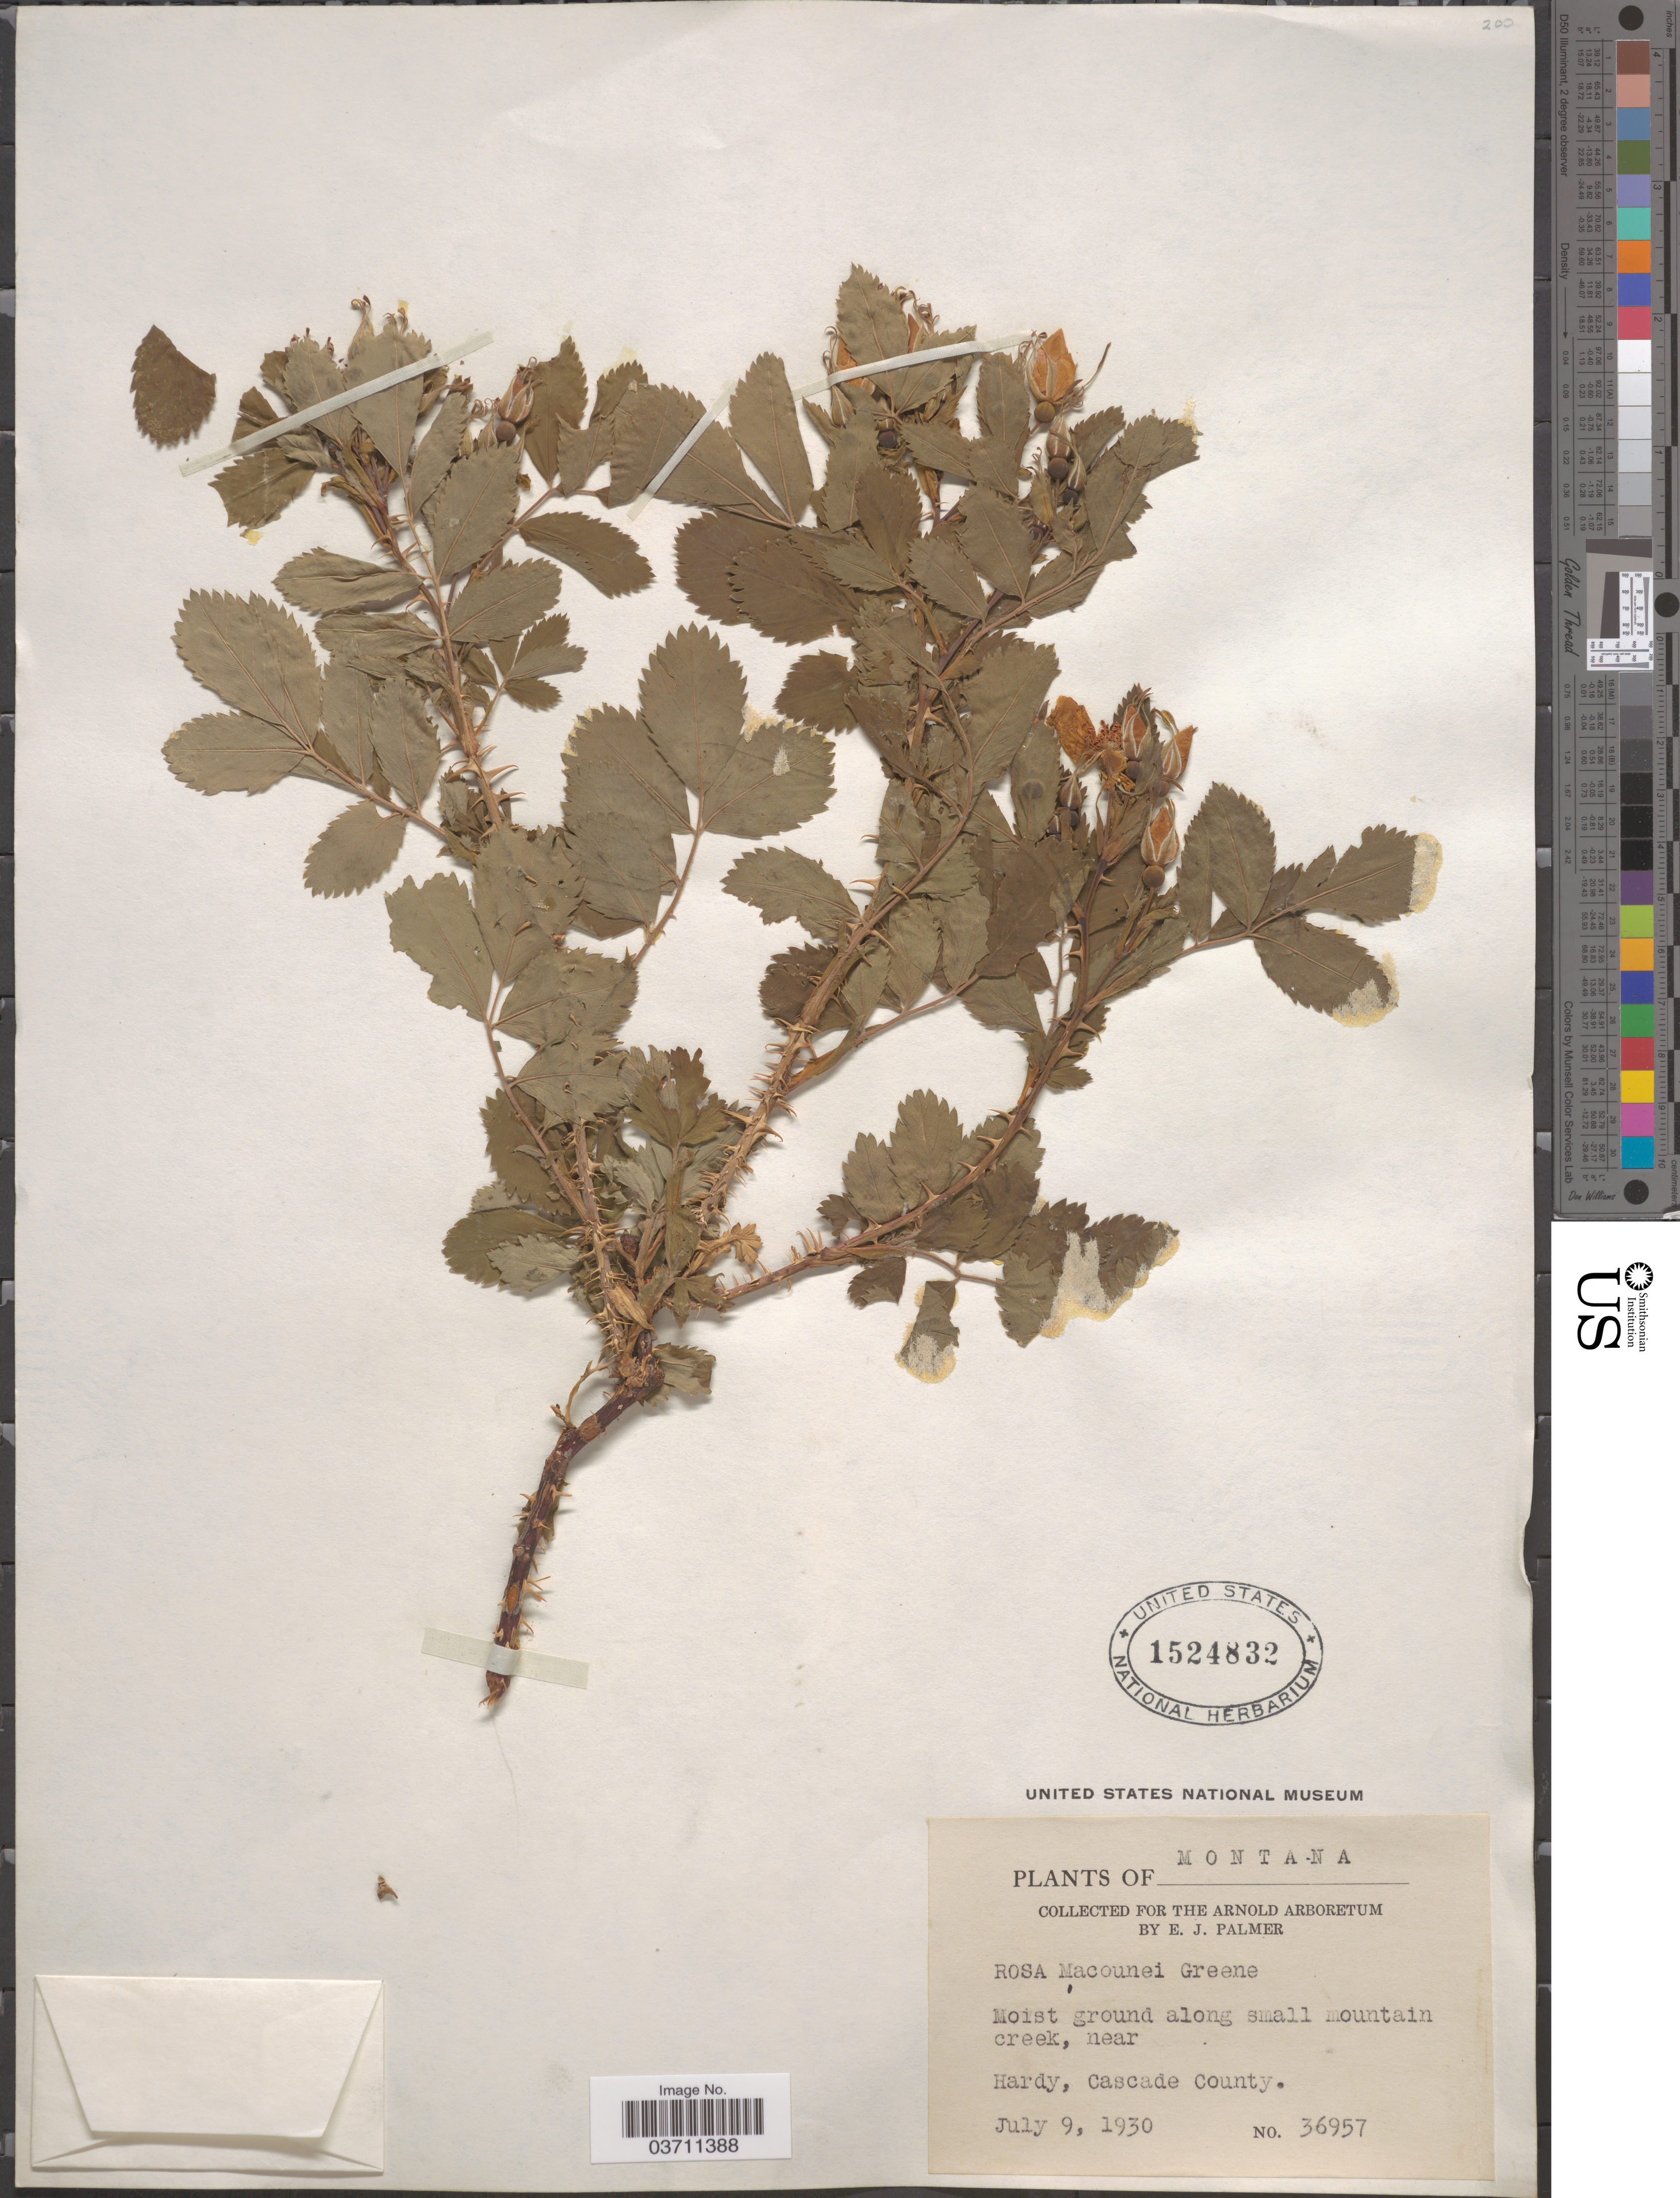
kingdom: Plantae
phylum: Tracheophyta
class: Magnoliopsida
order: Rosales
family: Rosaceae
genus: Rosa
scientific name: Rosa macounii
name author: Greene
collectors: E. J. Palmer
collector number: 36957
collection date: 1930-07-09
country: United States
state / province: Montana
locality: Along small mountain creek, near Hardy, Cascade County.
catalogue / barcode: US 1524832